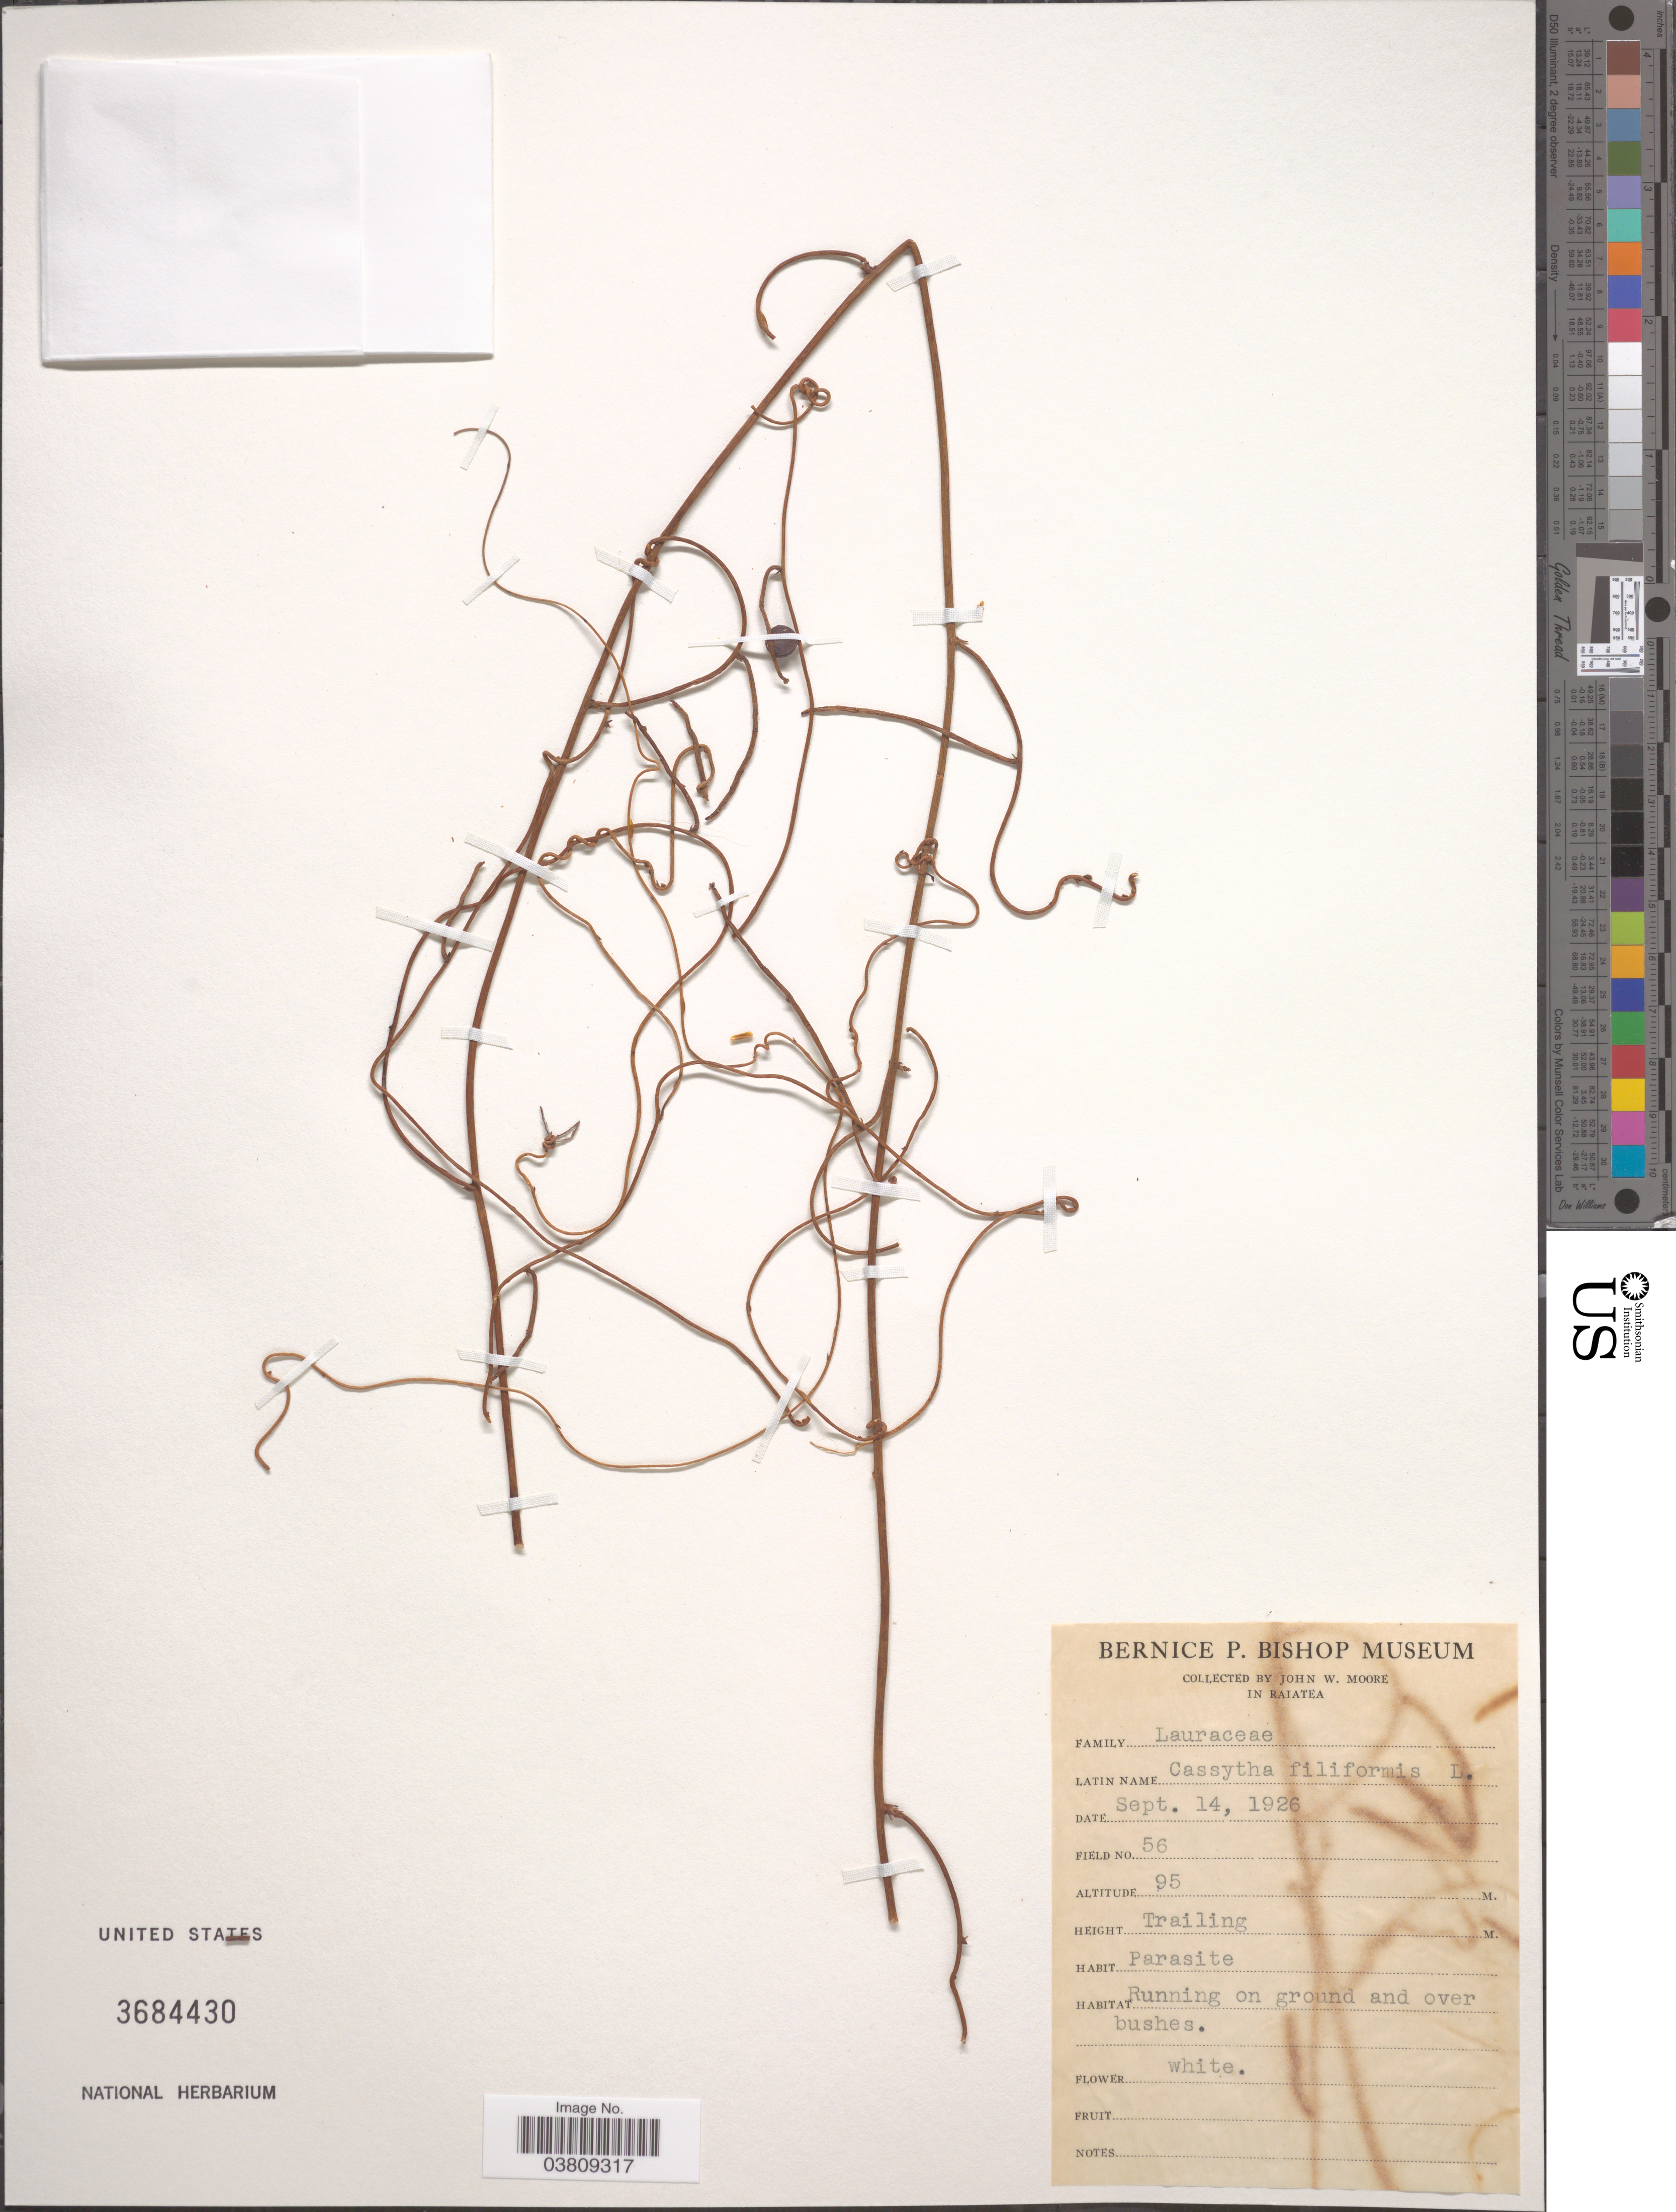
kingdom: Plantae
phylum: Tracheophyta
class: Magnoliopsida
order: Laurales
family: Lauraceae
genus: Cassytha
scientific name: Cassytha filiformis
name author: L.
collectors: J. Moore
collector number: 56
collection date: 1926-09-14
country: French Polynesia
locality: Raiatea.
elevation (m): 95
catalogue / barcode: US 3684430